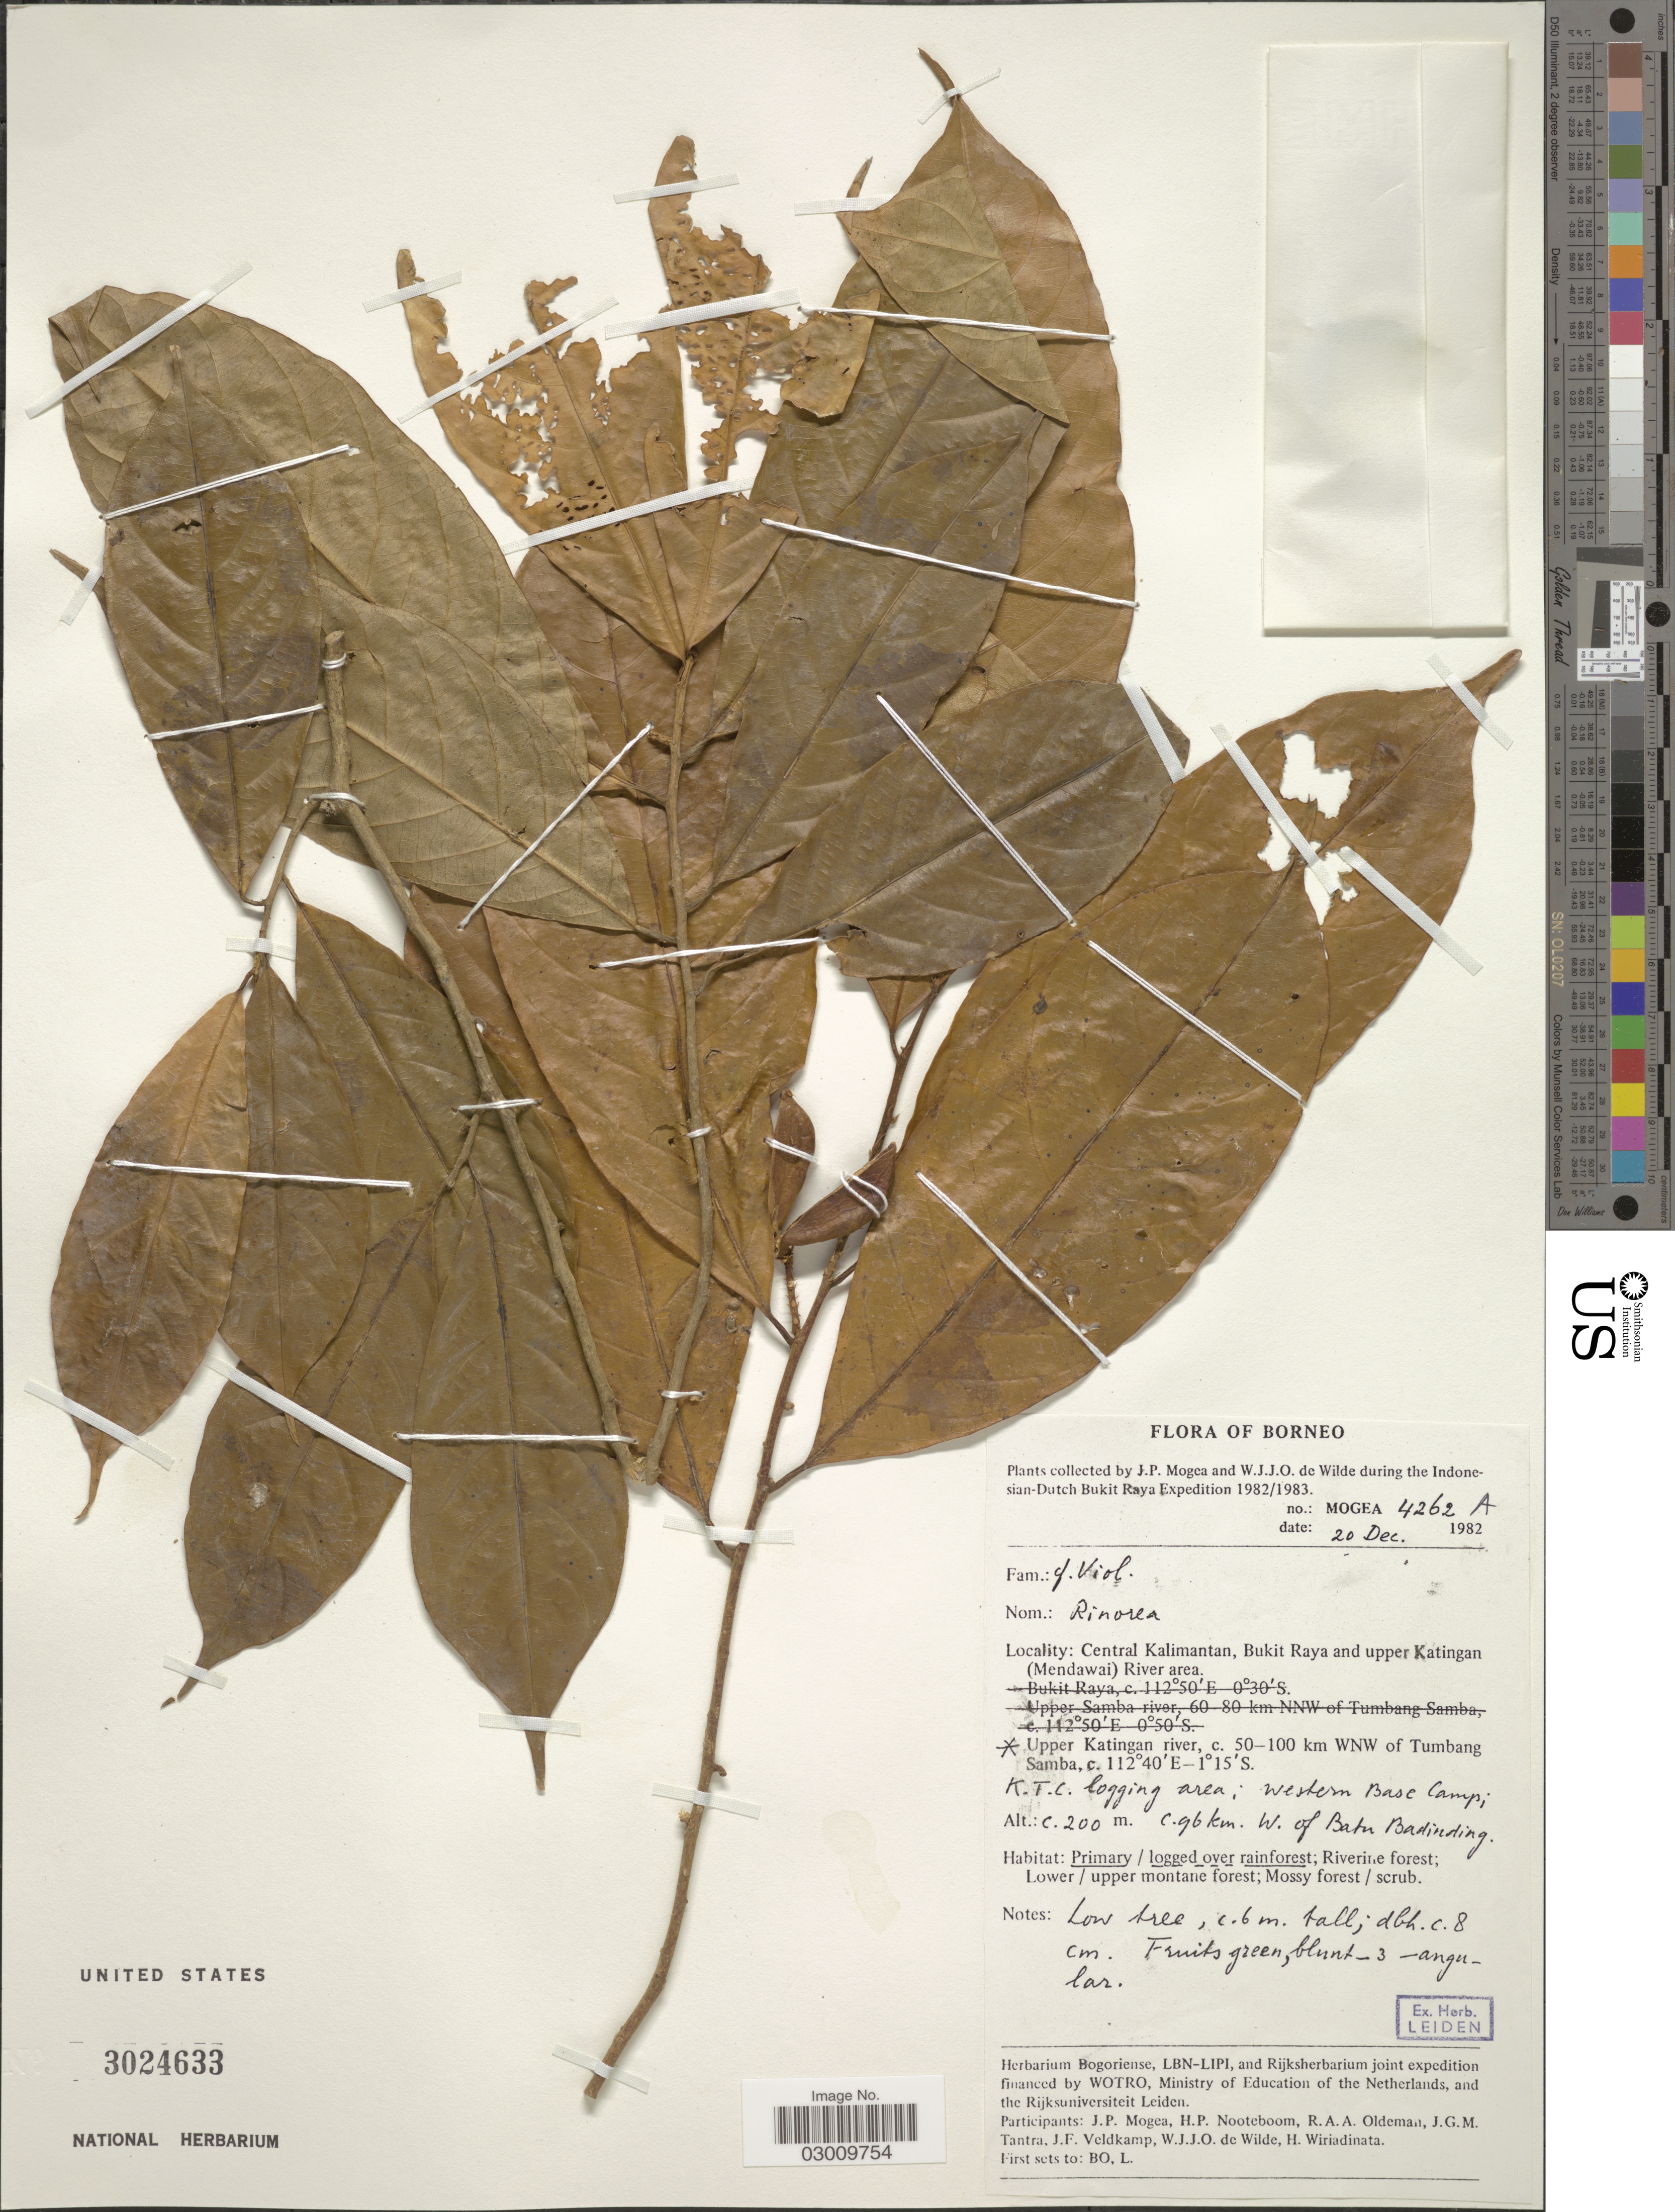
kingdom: Plantae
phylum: Tracheophyta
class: Magnoliopsida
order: Malpighiales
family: Violaceae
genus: Rinorea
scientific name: Rinorea sp.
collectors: J. Mogea & W. J. de Wilde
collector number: MOGEA 4262A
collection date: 1982-12-20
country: Indonesia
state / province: Kalimantan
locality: Borneo. Central Kalimantan, Bukit Raya and upper Katingan (Mendawai) River area. Upper Katingan river, c. 50-100 km WNW of Tumbang Samba. K.T.C. logging area; western Base Camp; c. 96 km. W. of Batu Badinding.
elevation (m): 200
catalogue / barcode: US 3024633